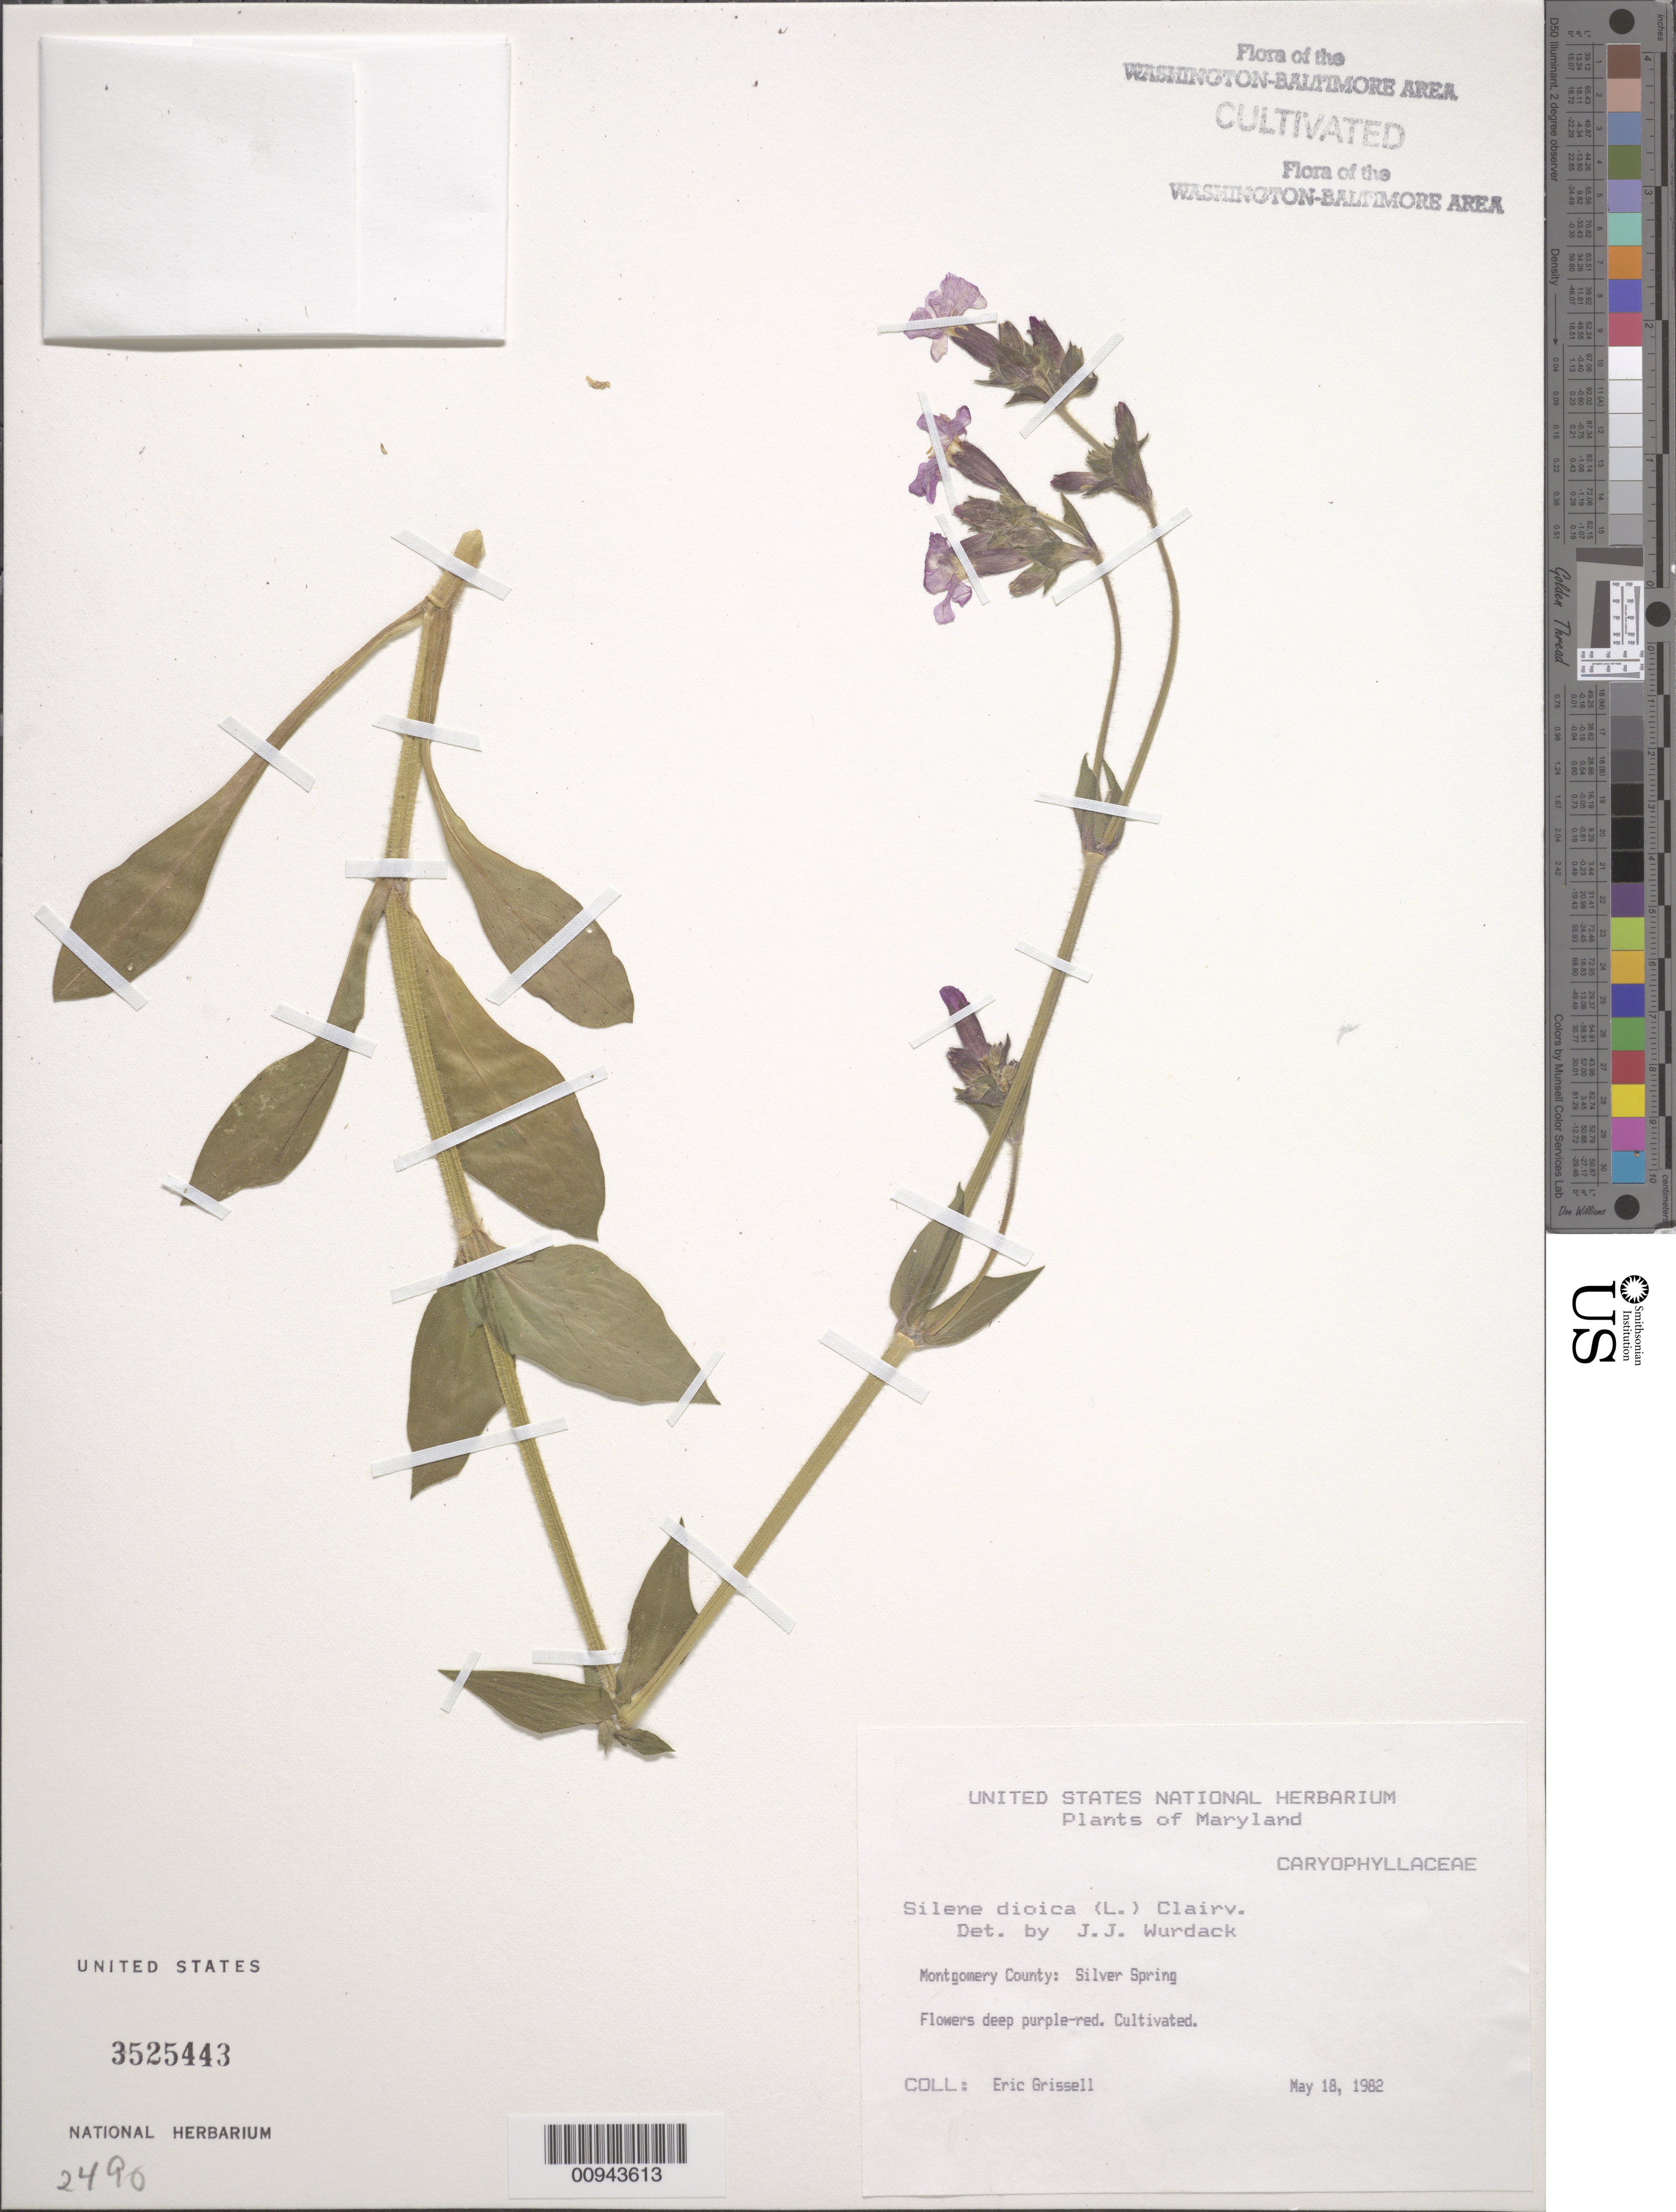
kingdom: Plantae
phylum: Tracheophyta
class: Magnoliopsida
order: Caryophyllales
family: Caryophyllaceae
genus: Silene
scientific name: Silene dioica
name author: (L.) Clairv.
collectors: E. Grissell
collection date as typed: May 18, 1982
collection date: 1982-05-18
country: United States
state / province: Maryland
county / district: Montgomery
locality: Silver Spring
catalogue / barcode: US 3525443